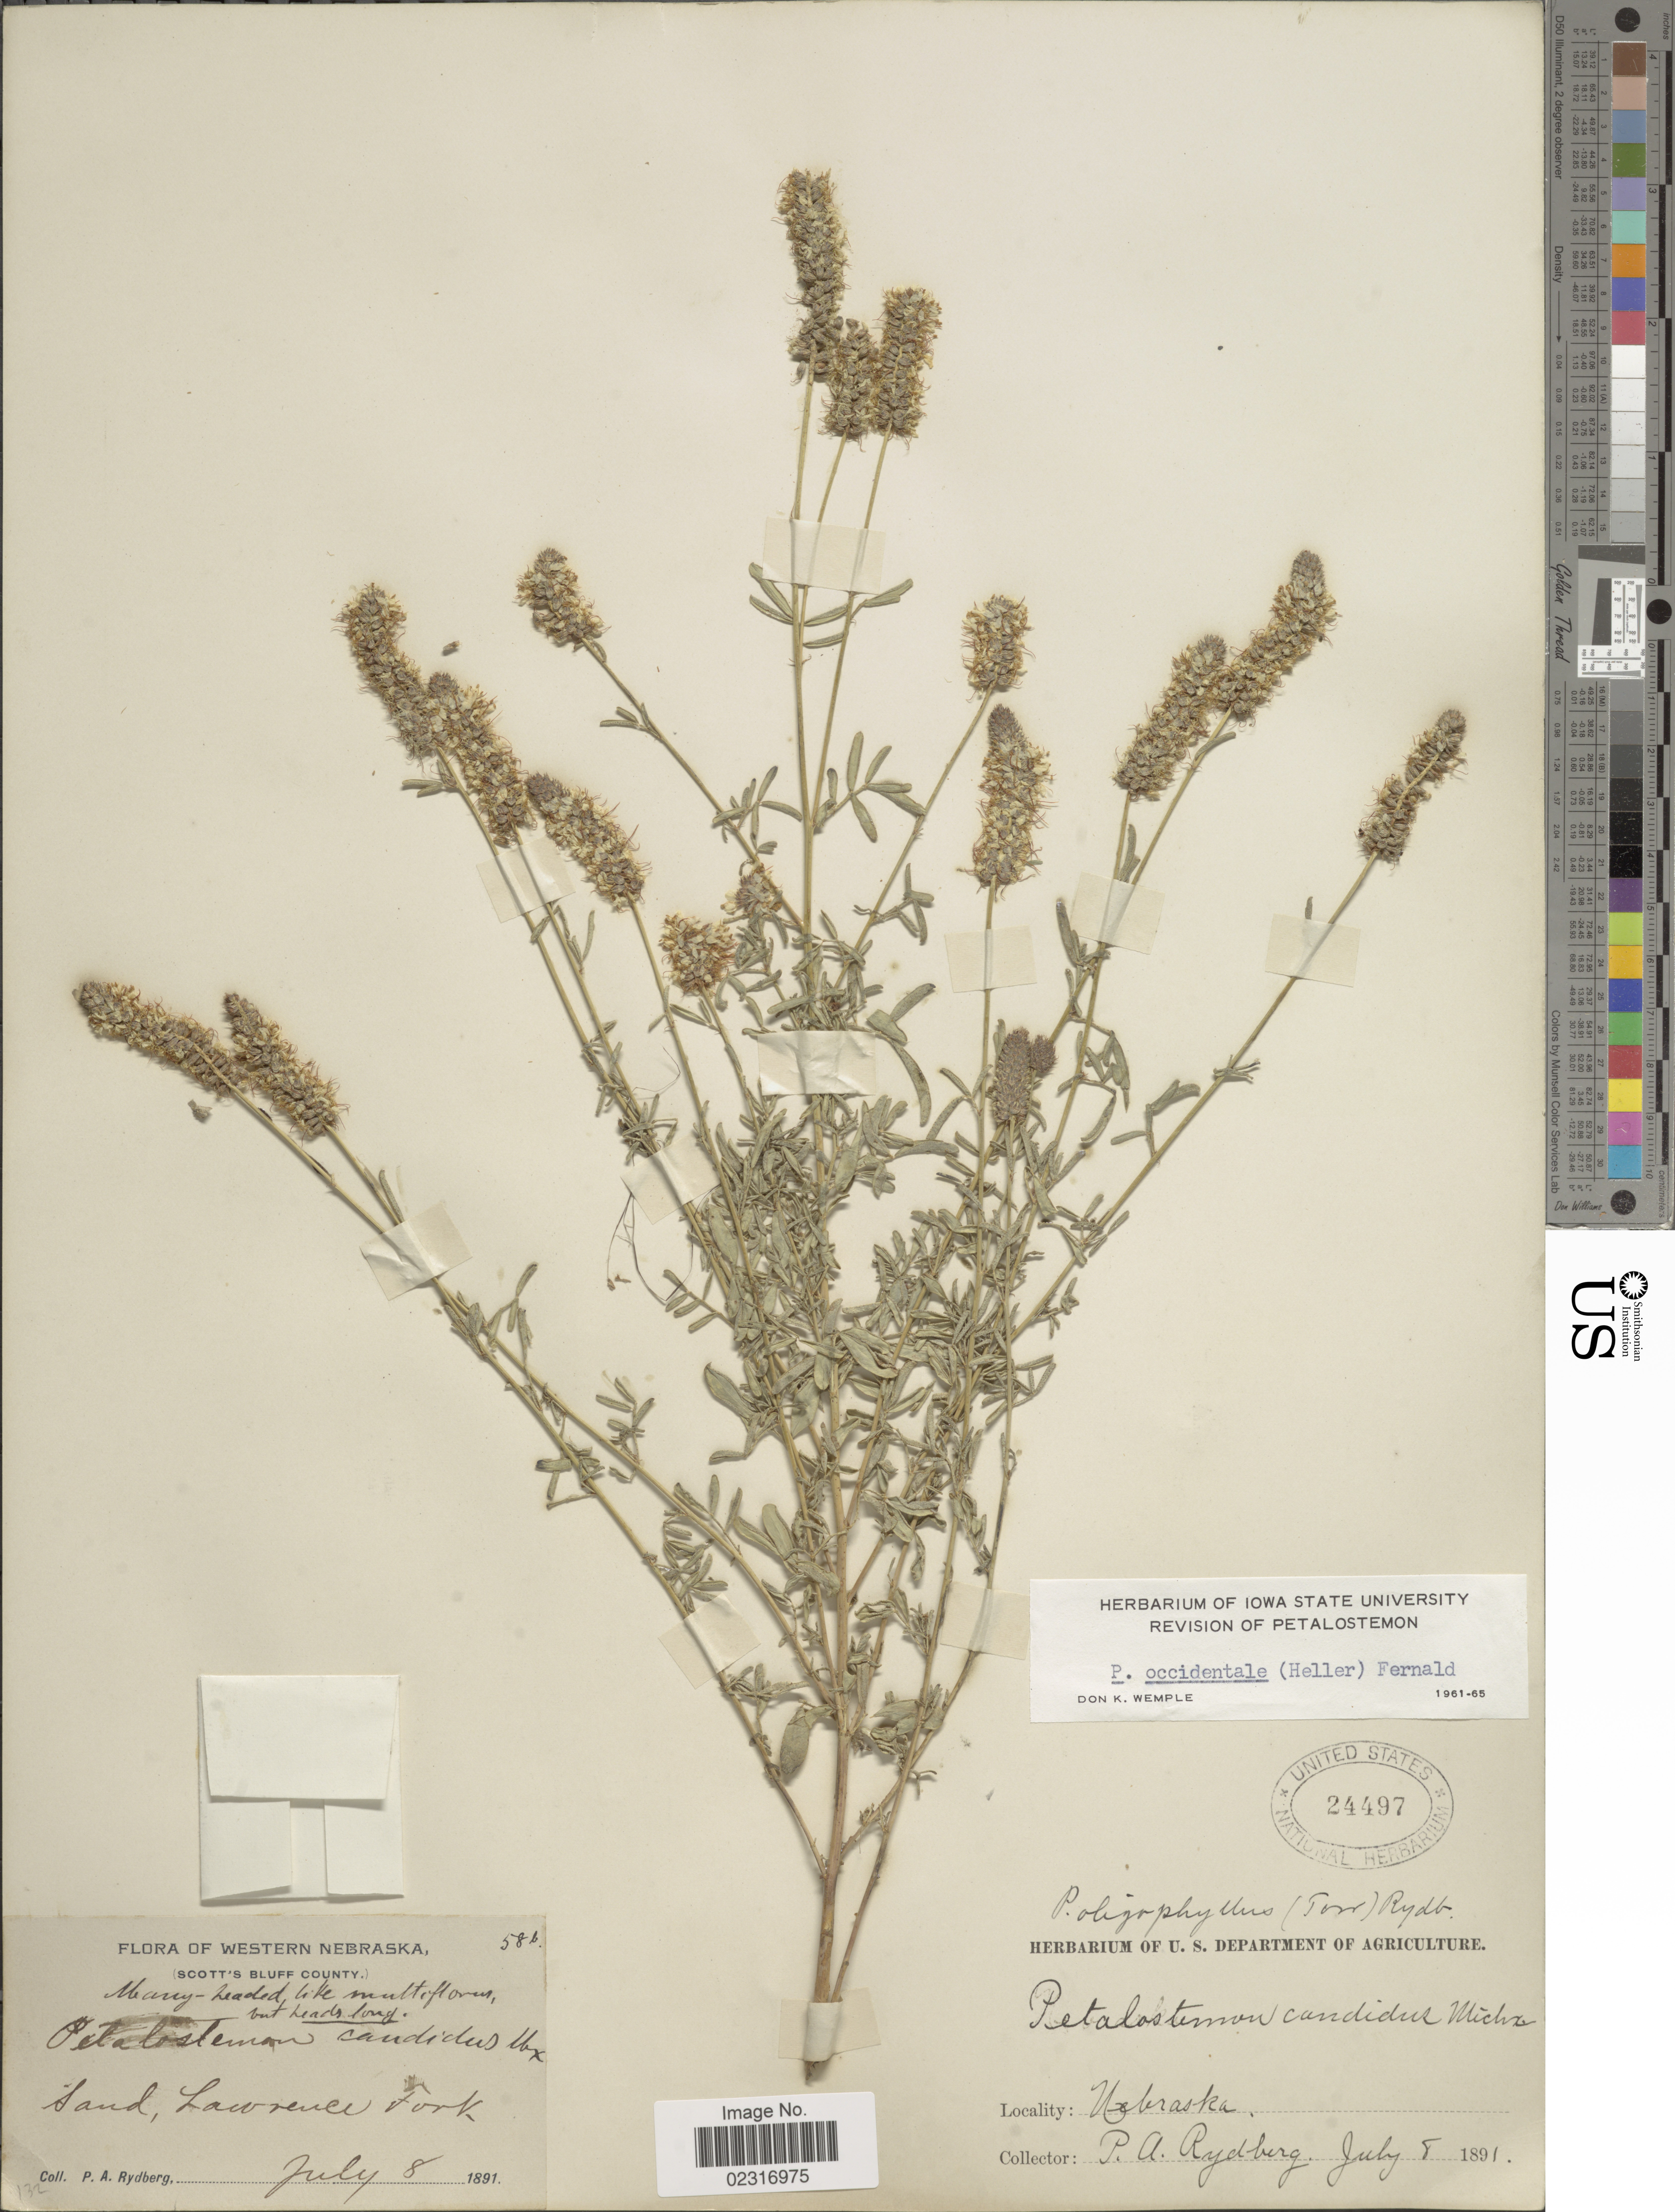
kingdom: Plantae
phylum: Tracheophyta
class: Magnoliopsida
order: Fabales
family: Fabaceae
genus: Dalea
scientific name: Dalea candida var. oligophylla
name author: (Torr) Shinners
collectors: P. A. Rydberg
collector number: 58b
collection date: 1891-07-08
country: United States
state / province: Nebraska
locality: Western Nebraska.(Scott's Bluff County). Lawrence Fork.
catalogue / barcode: US 24497